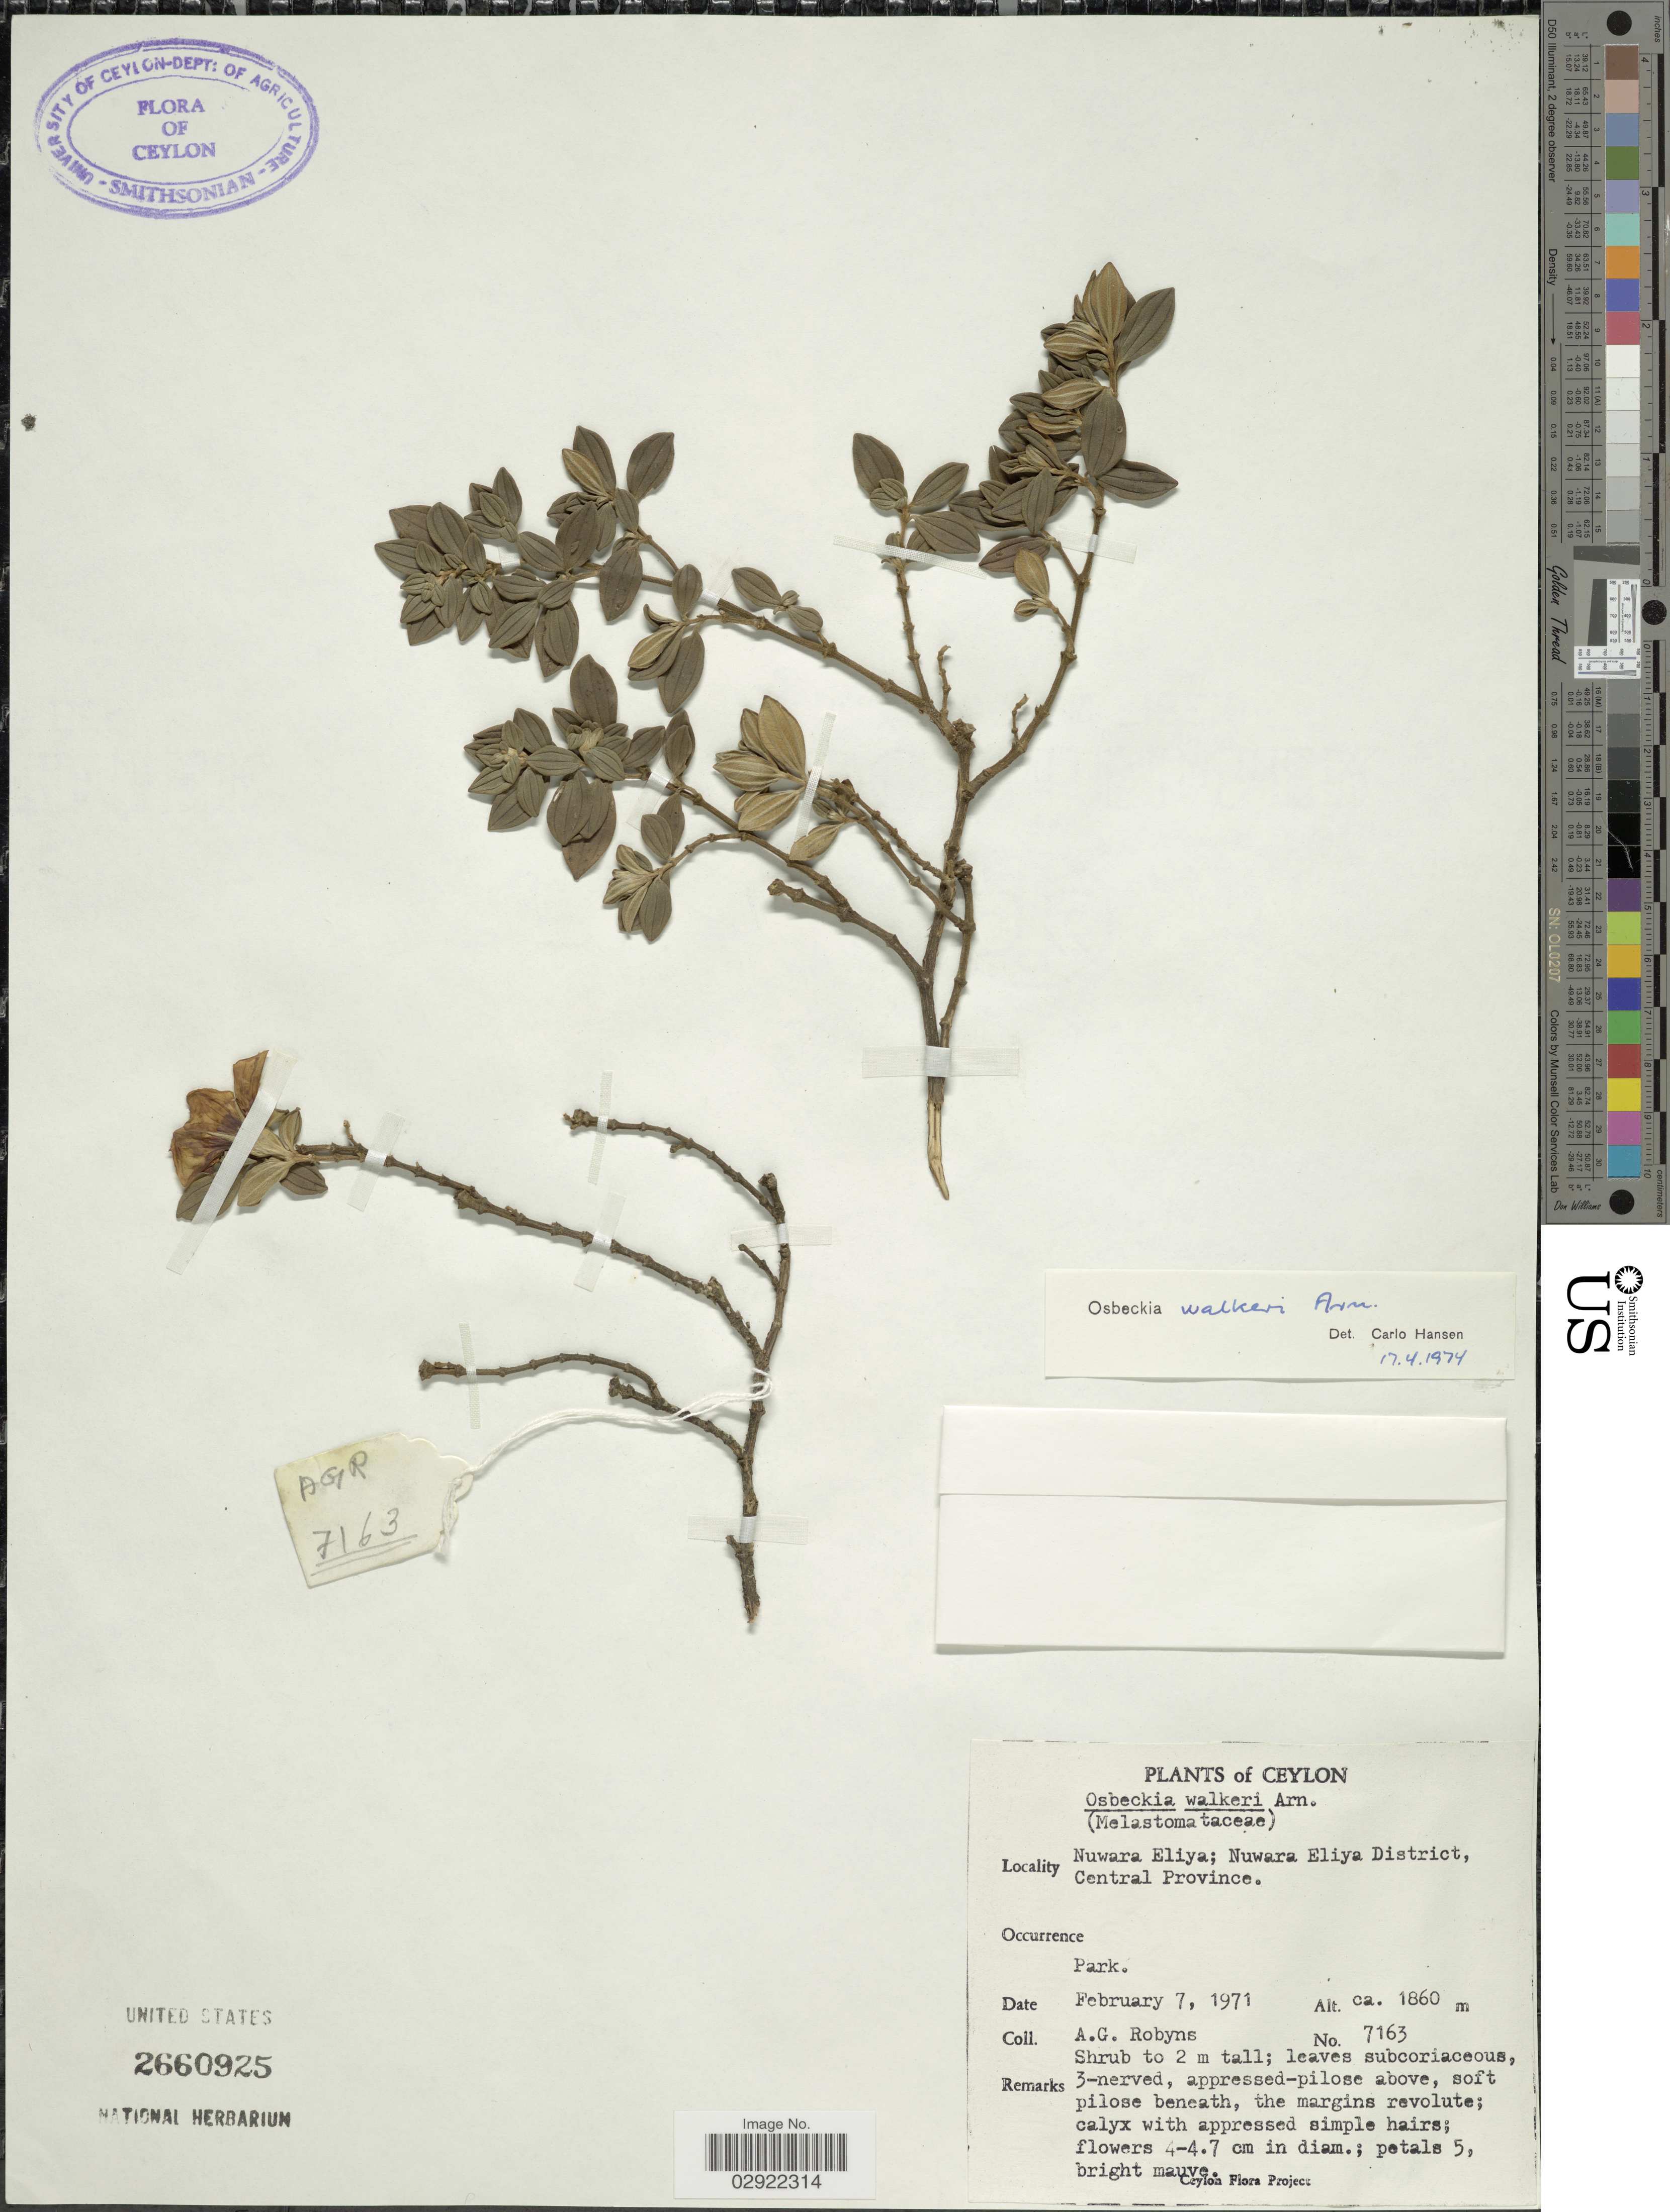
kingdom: Plantae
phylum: Tracheophyta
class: Magnoliopsida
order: Myrtales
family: Melastomataceae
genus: Osbeckia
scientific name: Osbeckia walkeri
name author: Arn.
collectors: A. Robyns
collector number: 7163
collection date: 1971-02-07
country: Sri Lanka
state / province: Central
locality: Ceylon. Nuwara Eliya; Nuwara Eliya District.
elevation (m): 1860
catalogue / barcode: US 2660925